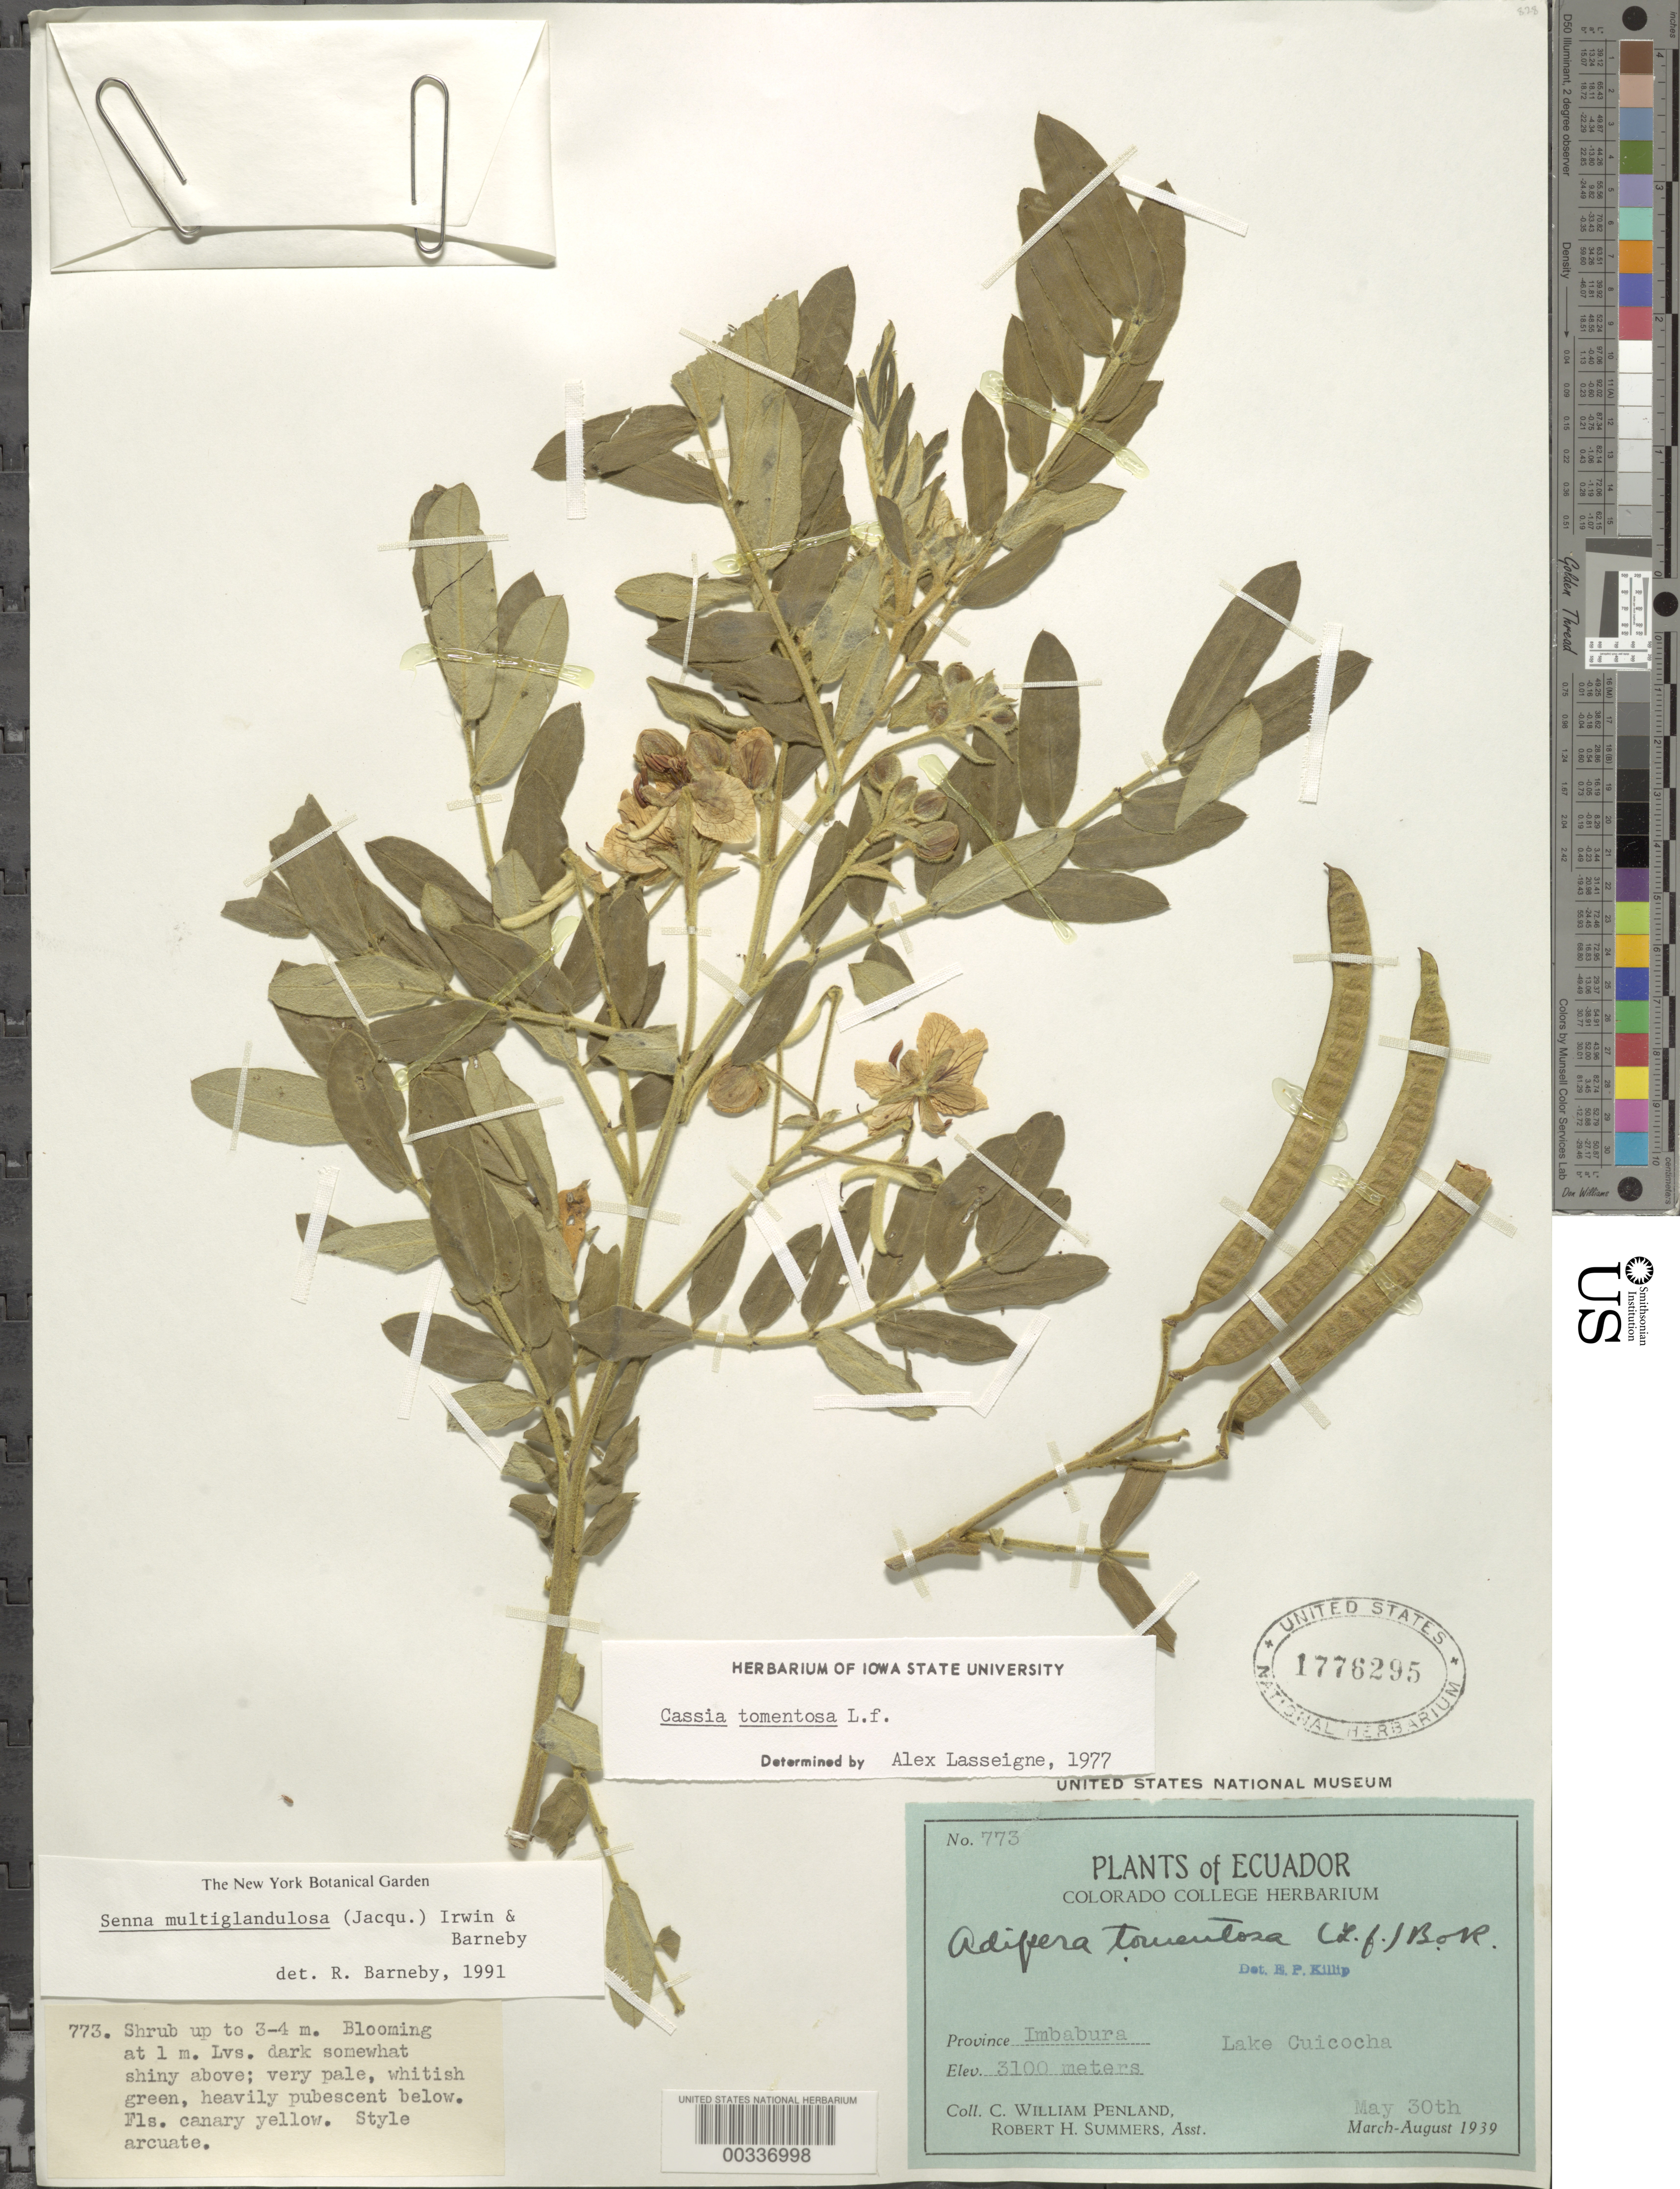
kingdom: Plantae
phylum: Tracheophyta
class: Magnoliopsida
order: Fabales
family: Fabaceae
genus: Senna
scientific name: Senna multiglandulosa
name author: (Jacq.) H.S. Irwin & Barneby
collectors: C. W. Penland & R. Summers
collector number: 773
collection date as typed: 30 May 1939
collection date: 1939-05-30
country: Ecuador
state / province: Imbabura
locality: Lake Cuicocha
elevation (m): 3100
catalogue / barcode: US 1776295